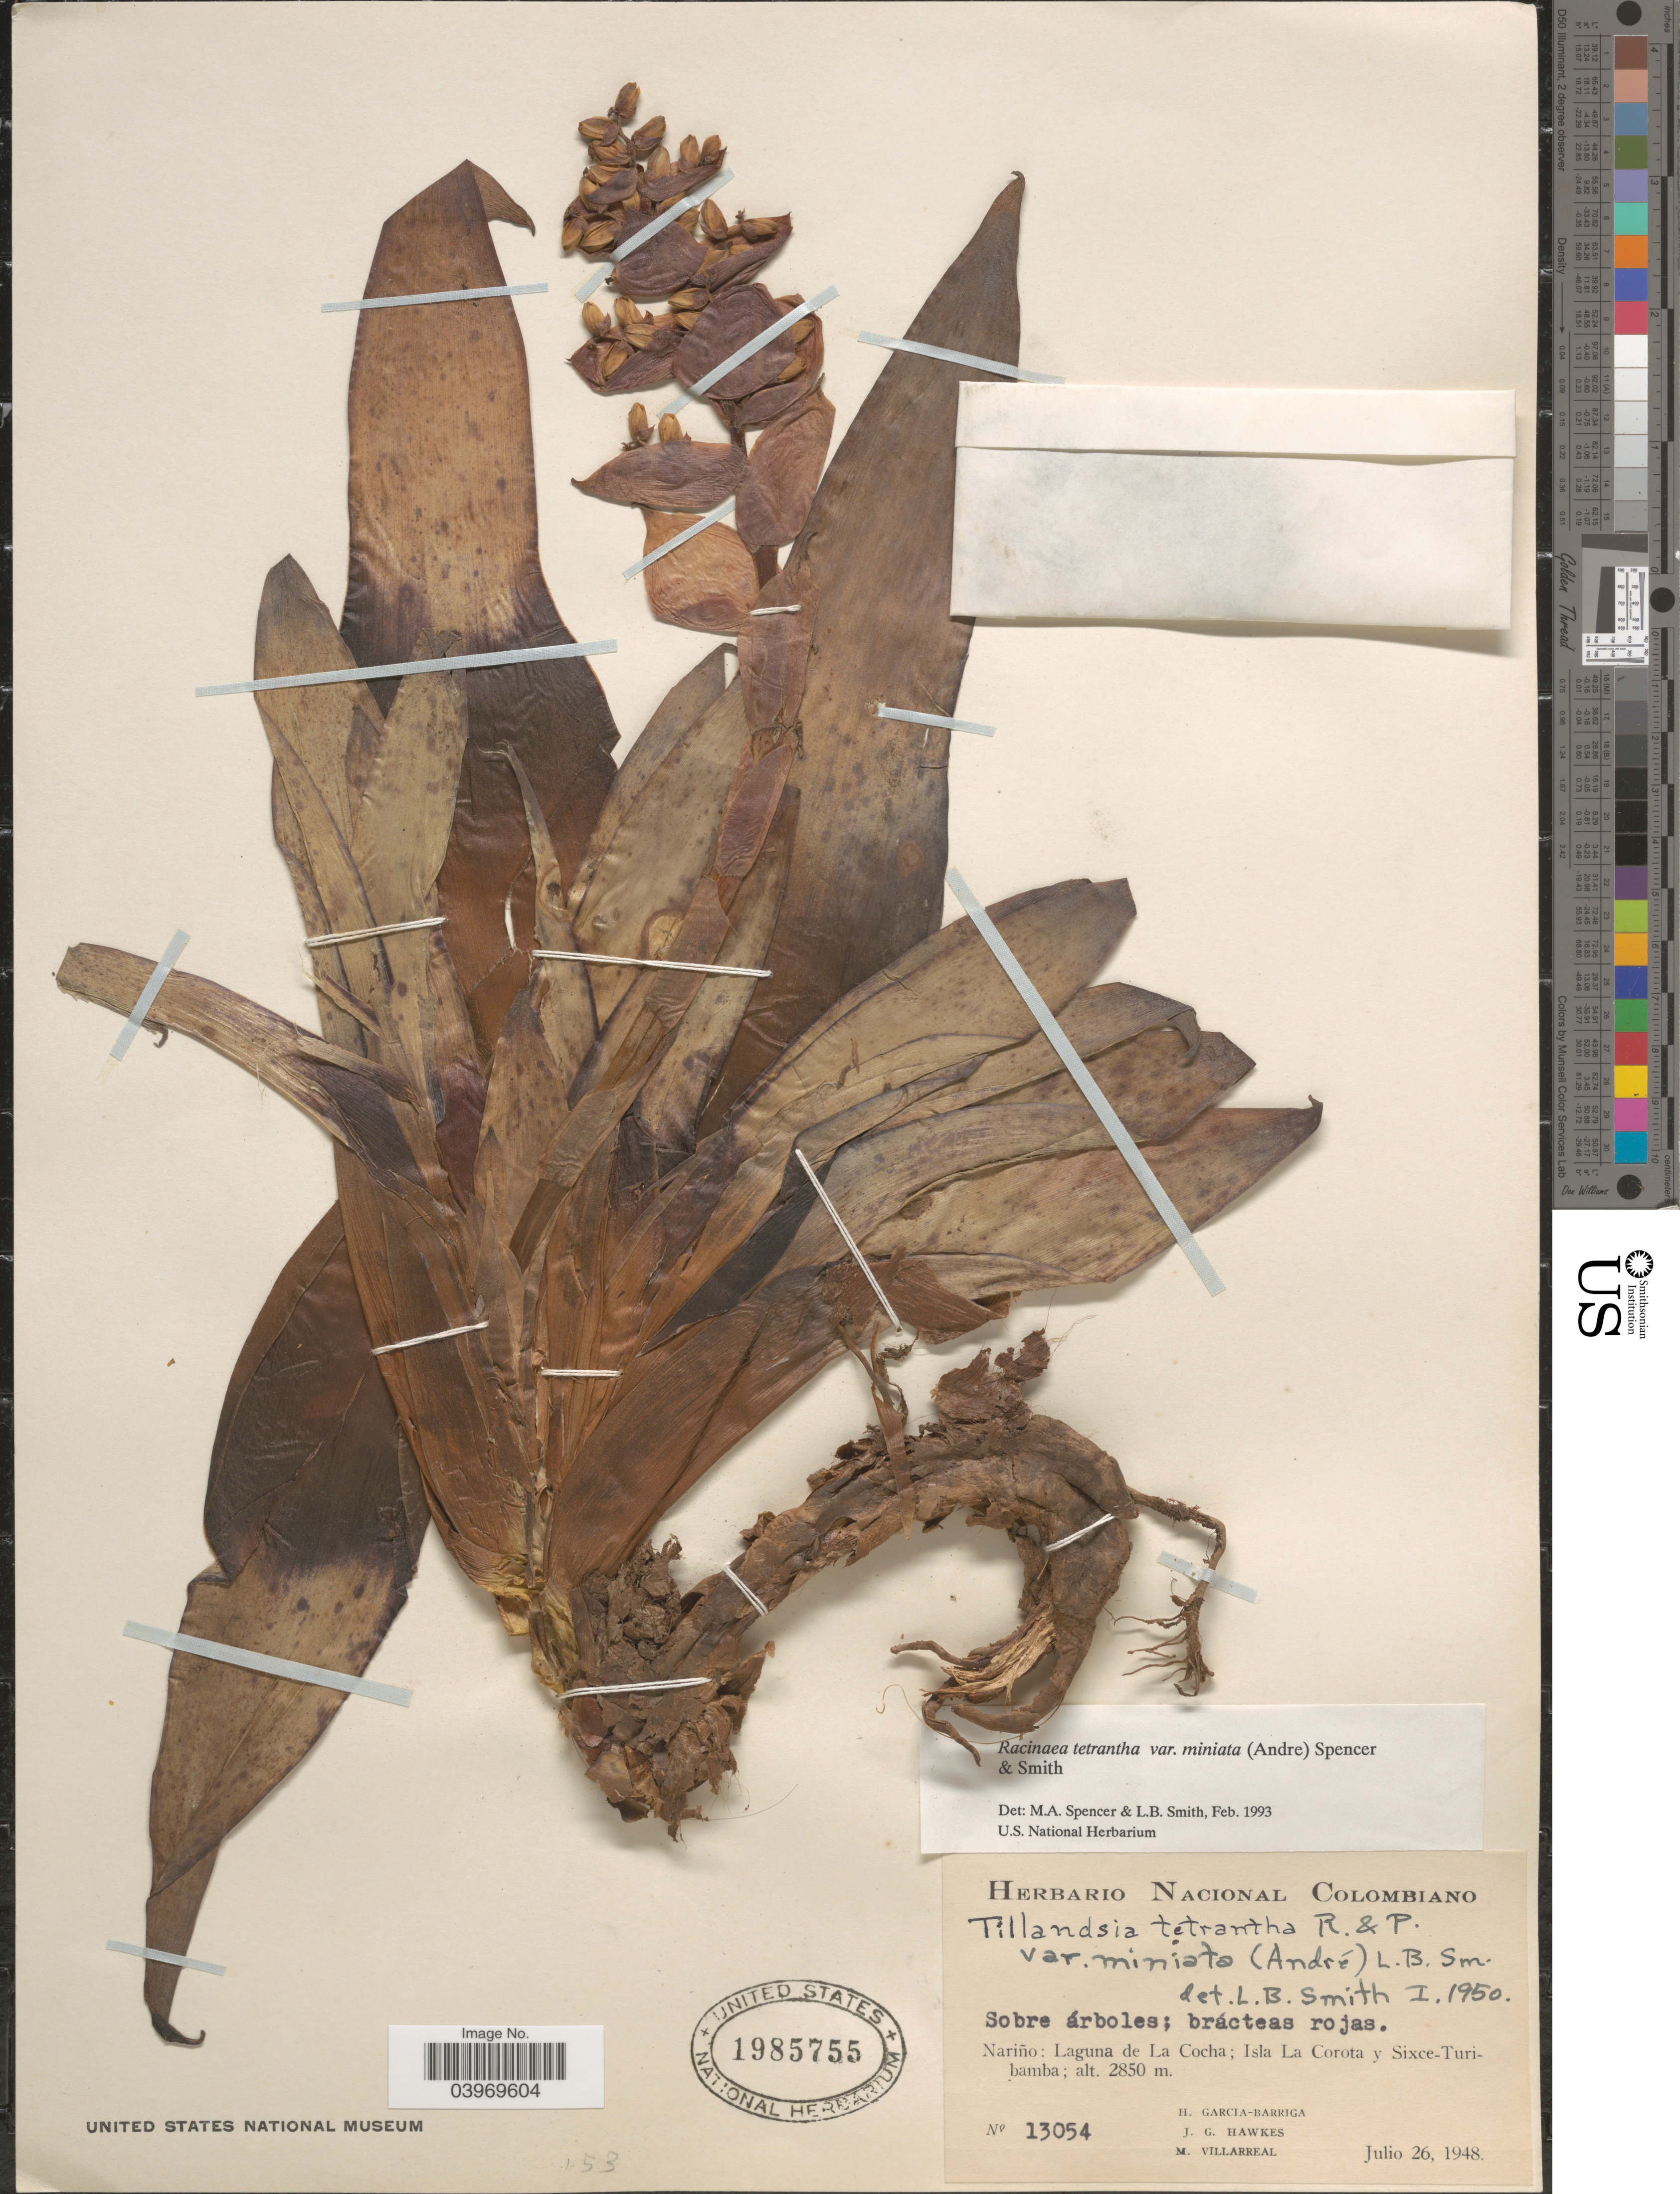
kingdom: Plantae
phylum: Tracheophyta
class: Liliopsida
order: Poales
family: Bromeliaceae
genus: Racinaea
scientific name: Racinaea tetrantha var. miniata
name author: (André) M.A. Spencer & L.B. Sm.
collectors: H. García Barriga, J. Hawkes & M. Villarreal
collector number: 13054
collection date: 1948-07-26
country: Colombia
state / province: Nariño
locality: Laguna de La Cocha; Isla La Corota y Sixce-Turibamba.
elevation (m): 2850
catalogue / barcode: US 1985755